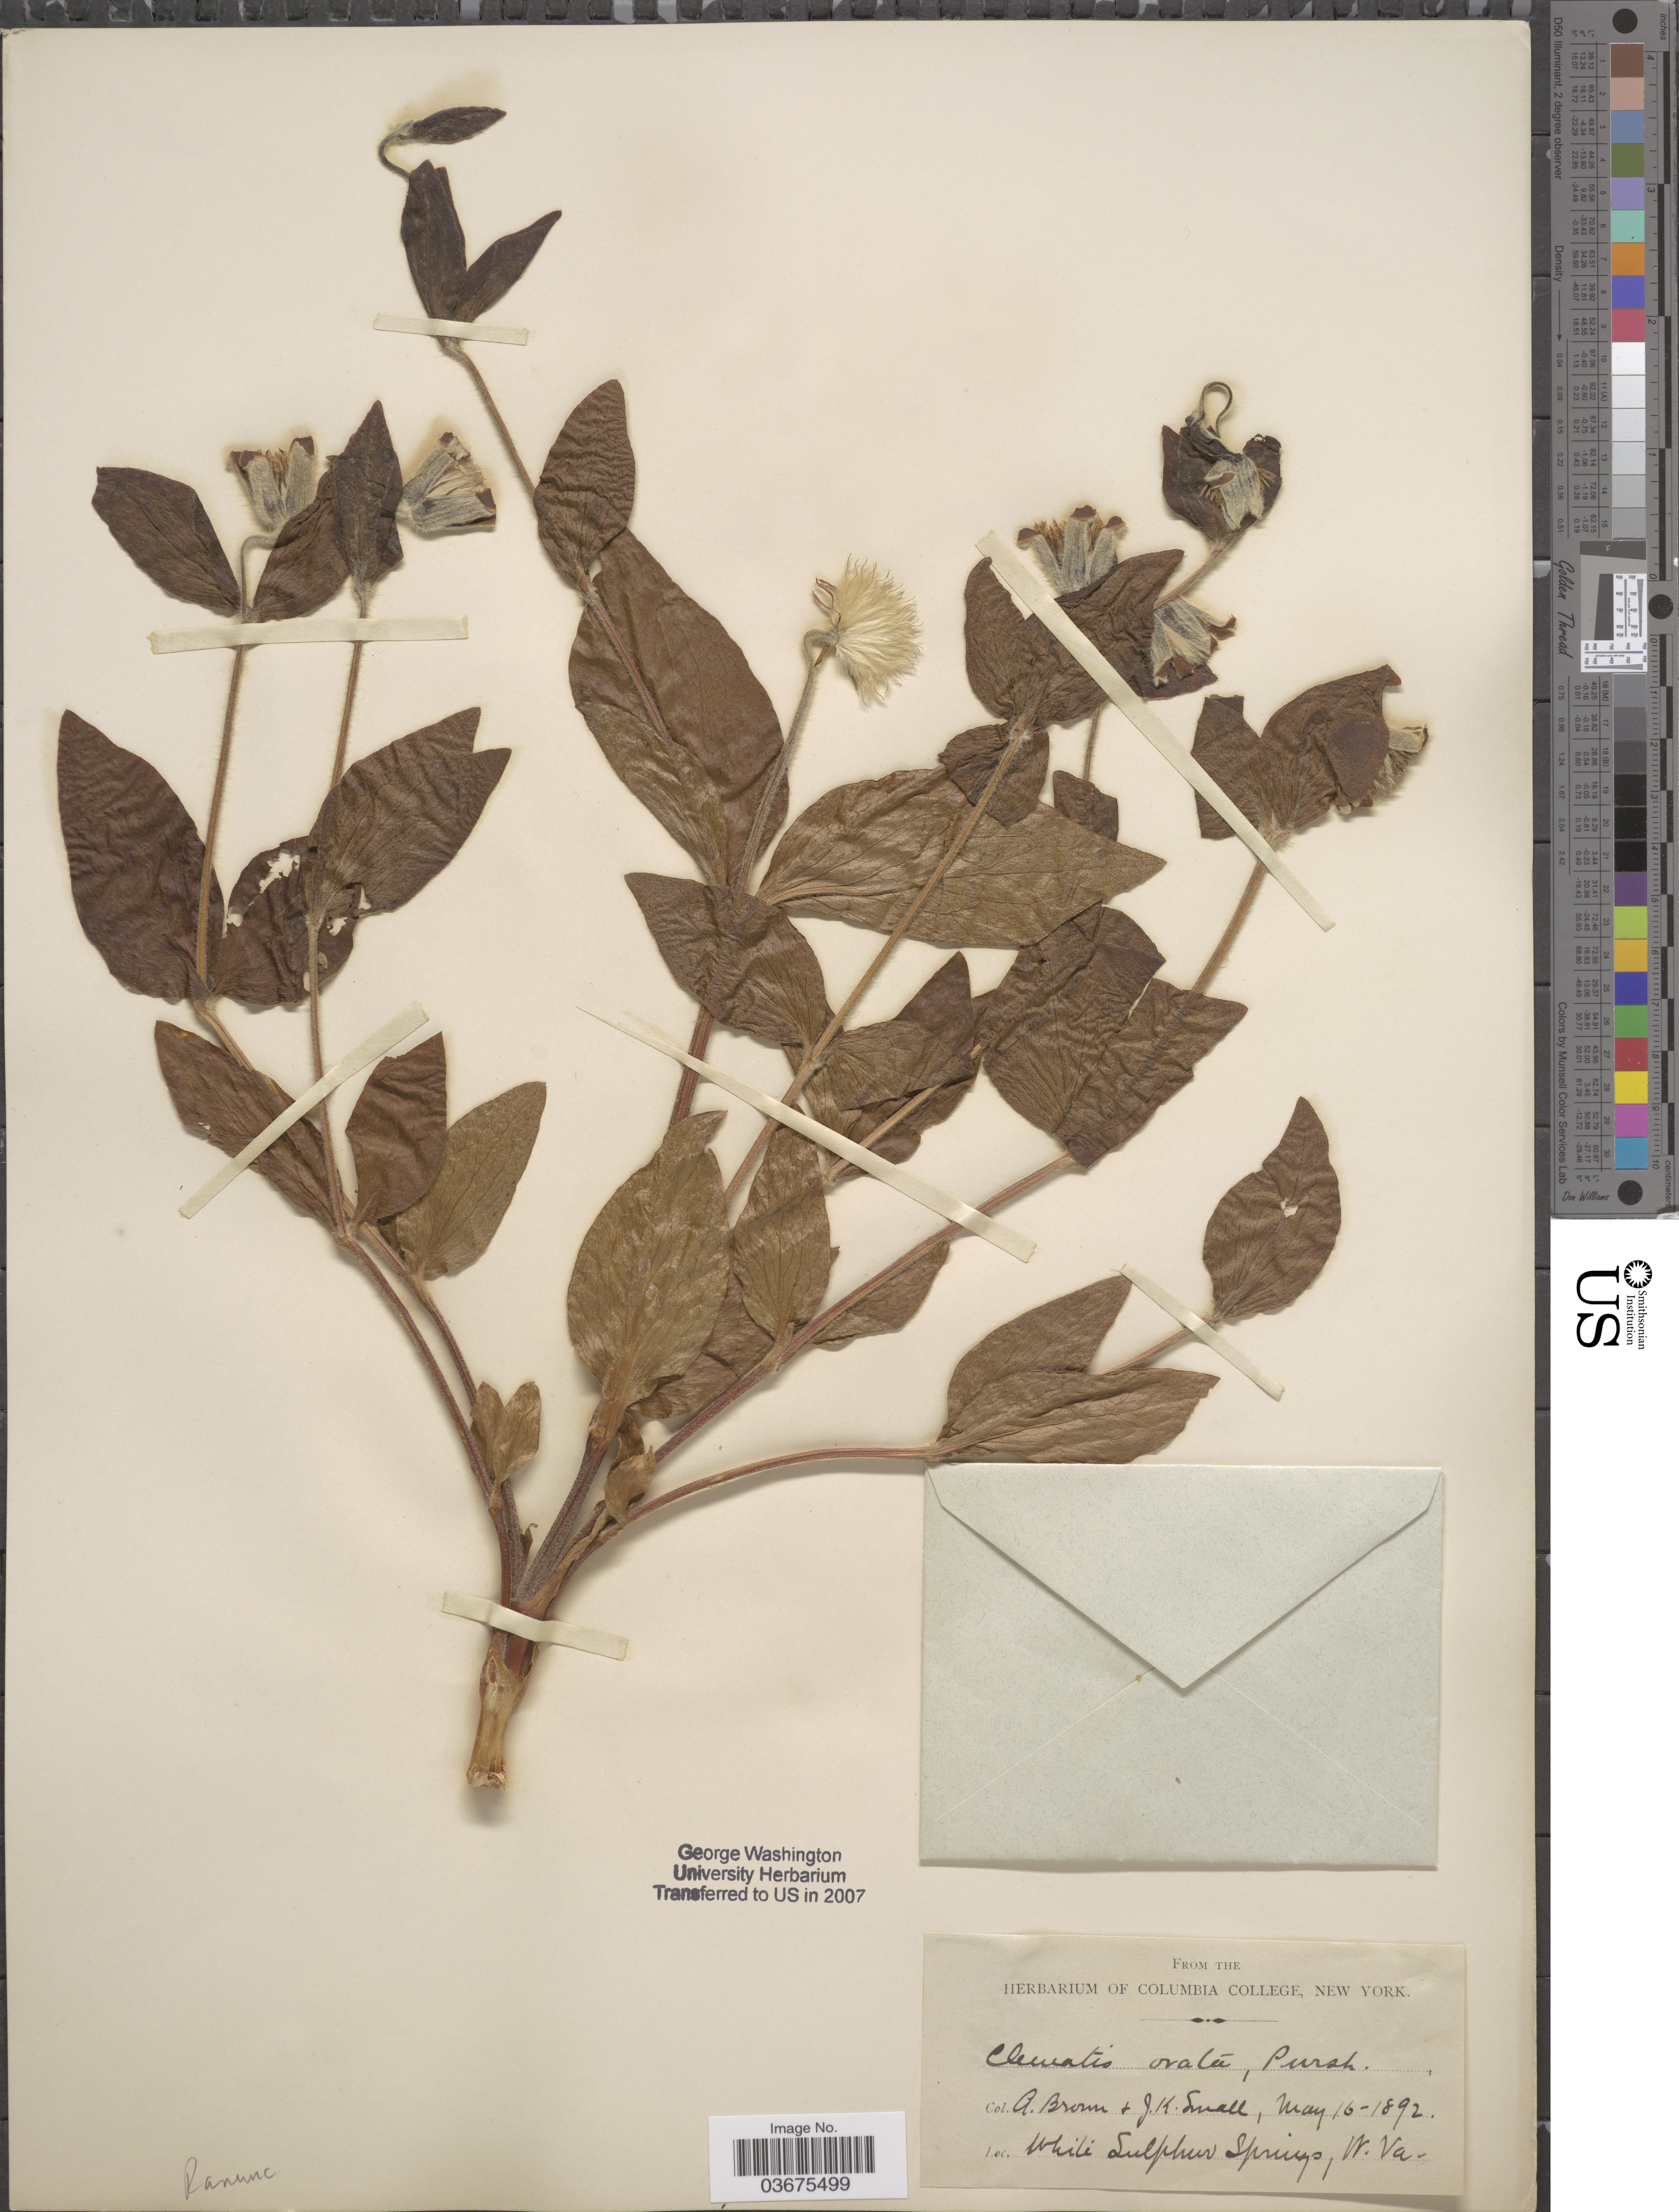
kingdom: Plantae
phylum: Tracheophyta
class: Magnoliopsida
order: Ranunculales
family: Ranunculaceae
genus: Clematis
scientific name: Clematis albicoma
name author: Wherry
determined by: Strong, M. T., (US), Smithsonian Institution - National Museum of Natural History (UNITED STATES)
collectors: A. Brown & J. K. Small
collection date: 1892-05-16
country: United States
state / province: West Virginia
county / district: Greenbrier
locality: White Sulphur Springs.